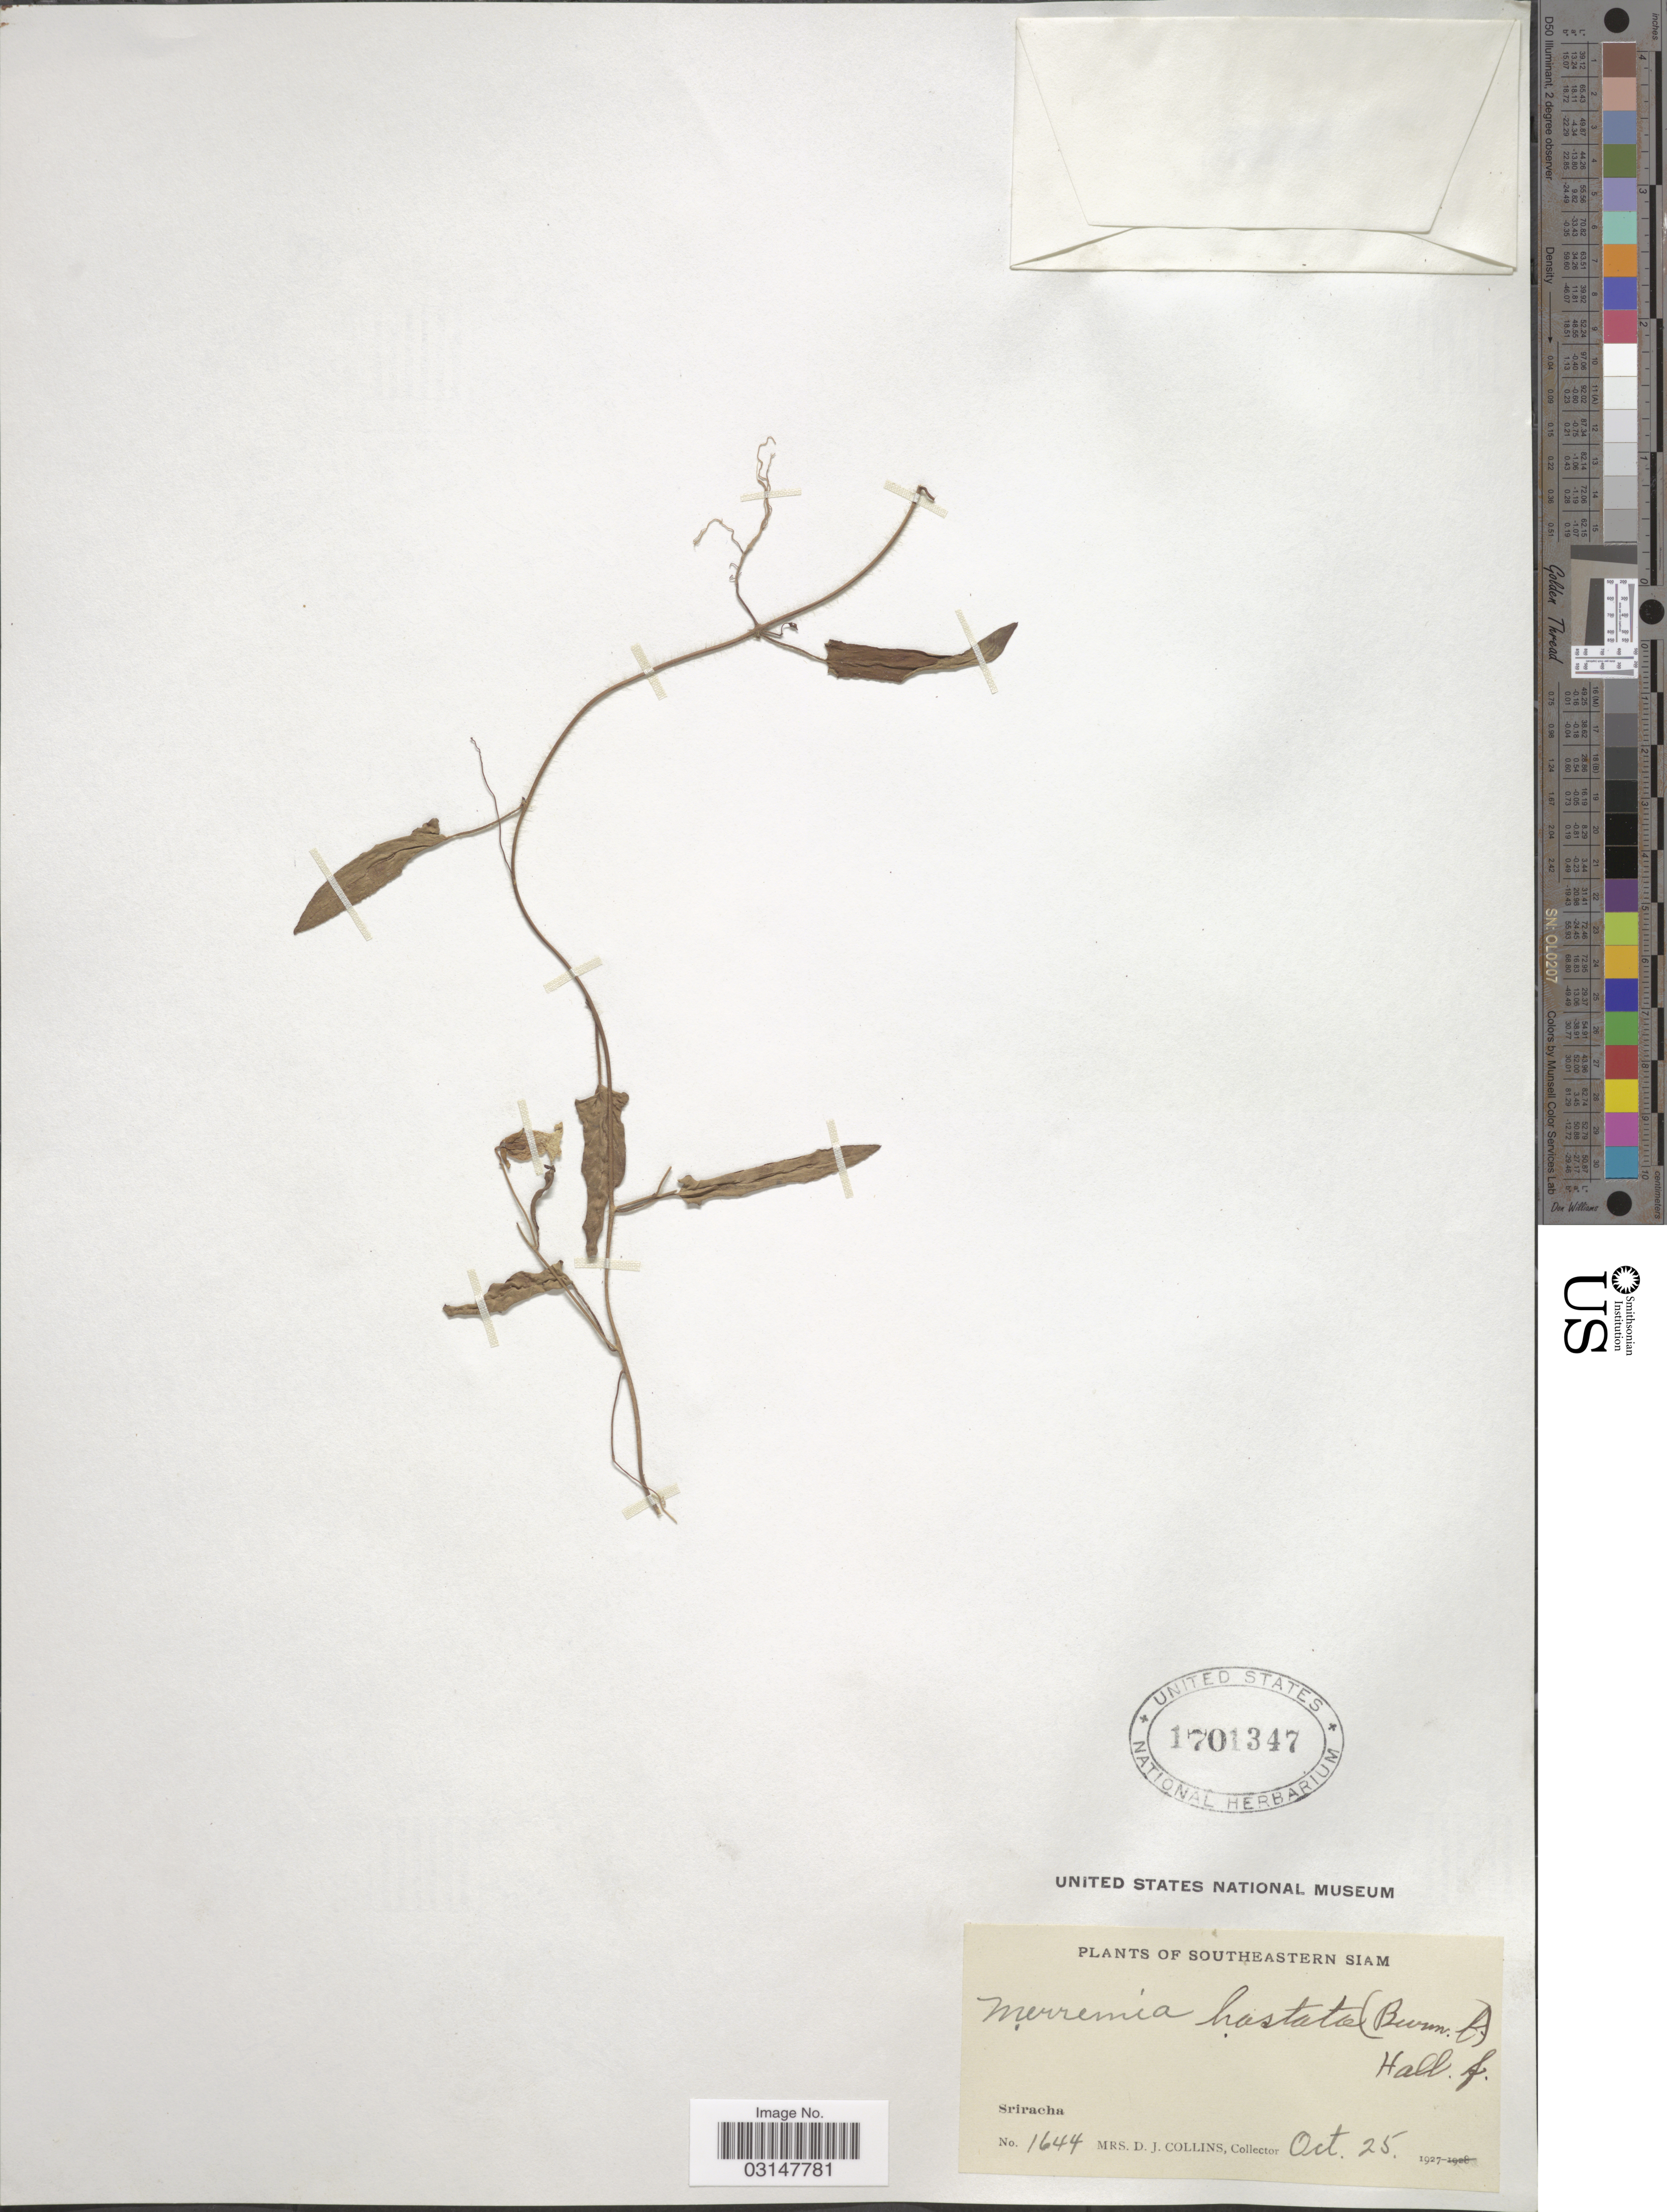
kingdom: Plantae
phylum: Tracheophyta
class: Magnoliopsida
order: Solanales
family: Convolvulaceae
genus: Xenostegia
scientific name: Xenostegia tridentata subsp. hastata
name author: (Ooststr.) Parmar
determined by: Strong, Mark T., (BOT), Smithsonian Institution - National Museum of Natural History (UNITED STATES)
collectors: Mrs. D. J. Collins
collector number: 1644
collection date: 1927-10-25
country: Thailand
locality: Southeastern Siam. Sriracha.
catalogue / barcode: US 1701347